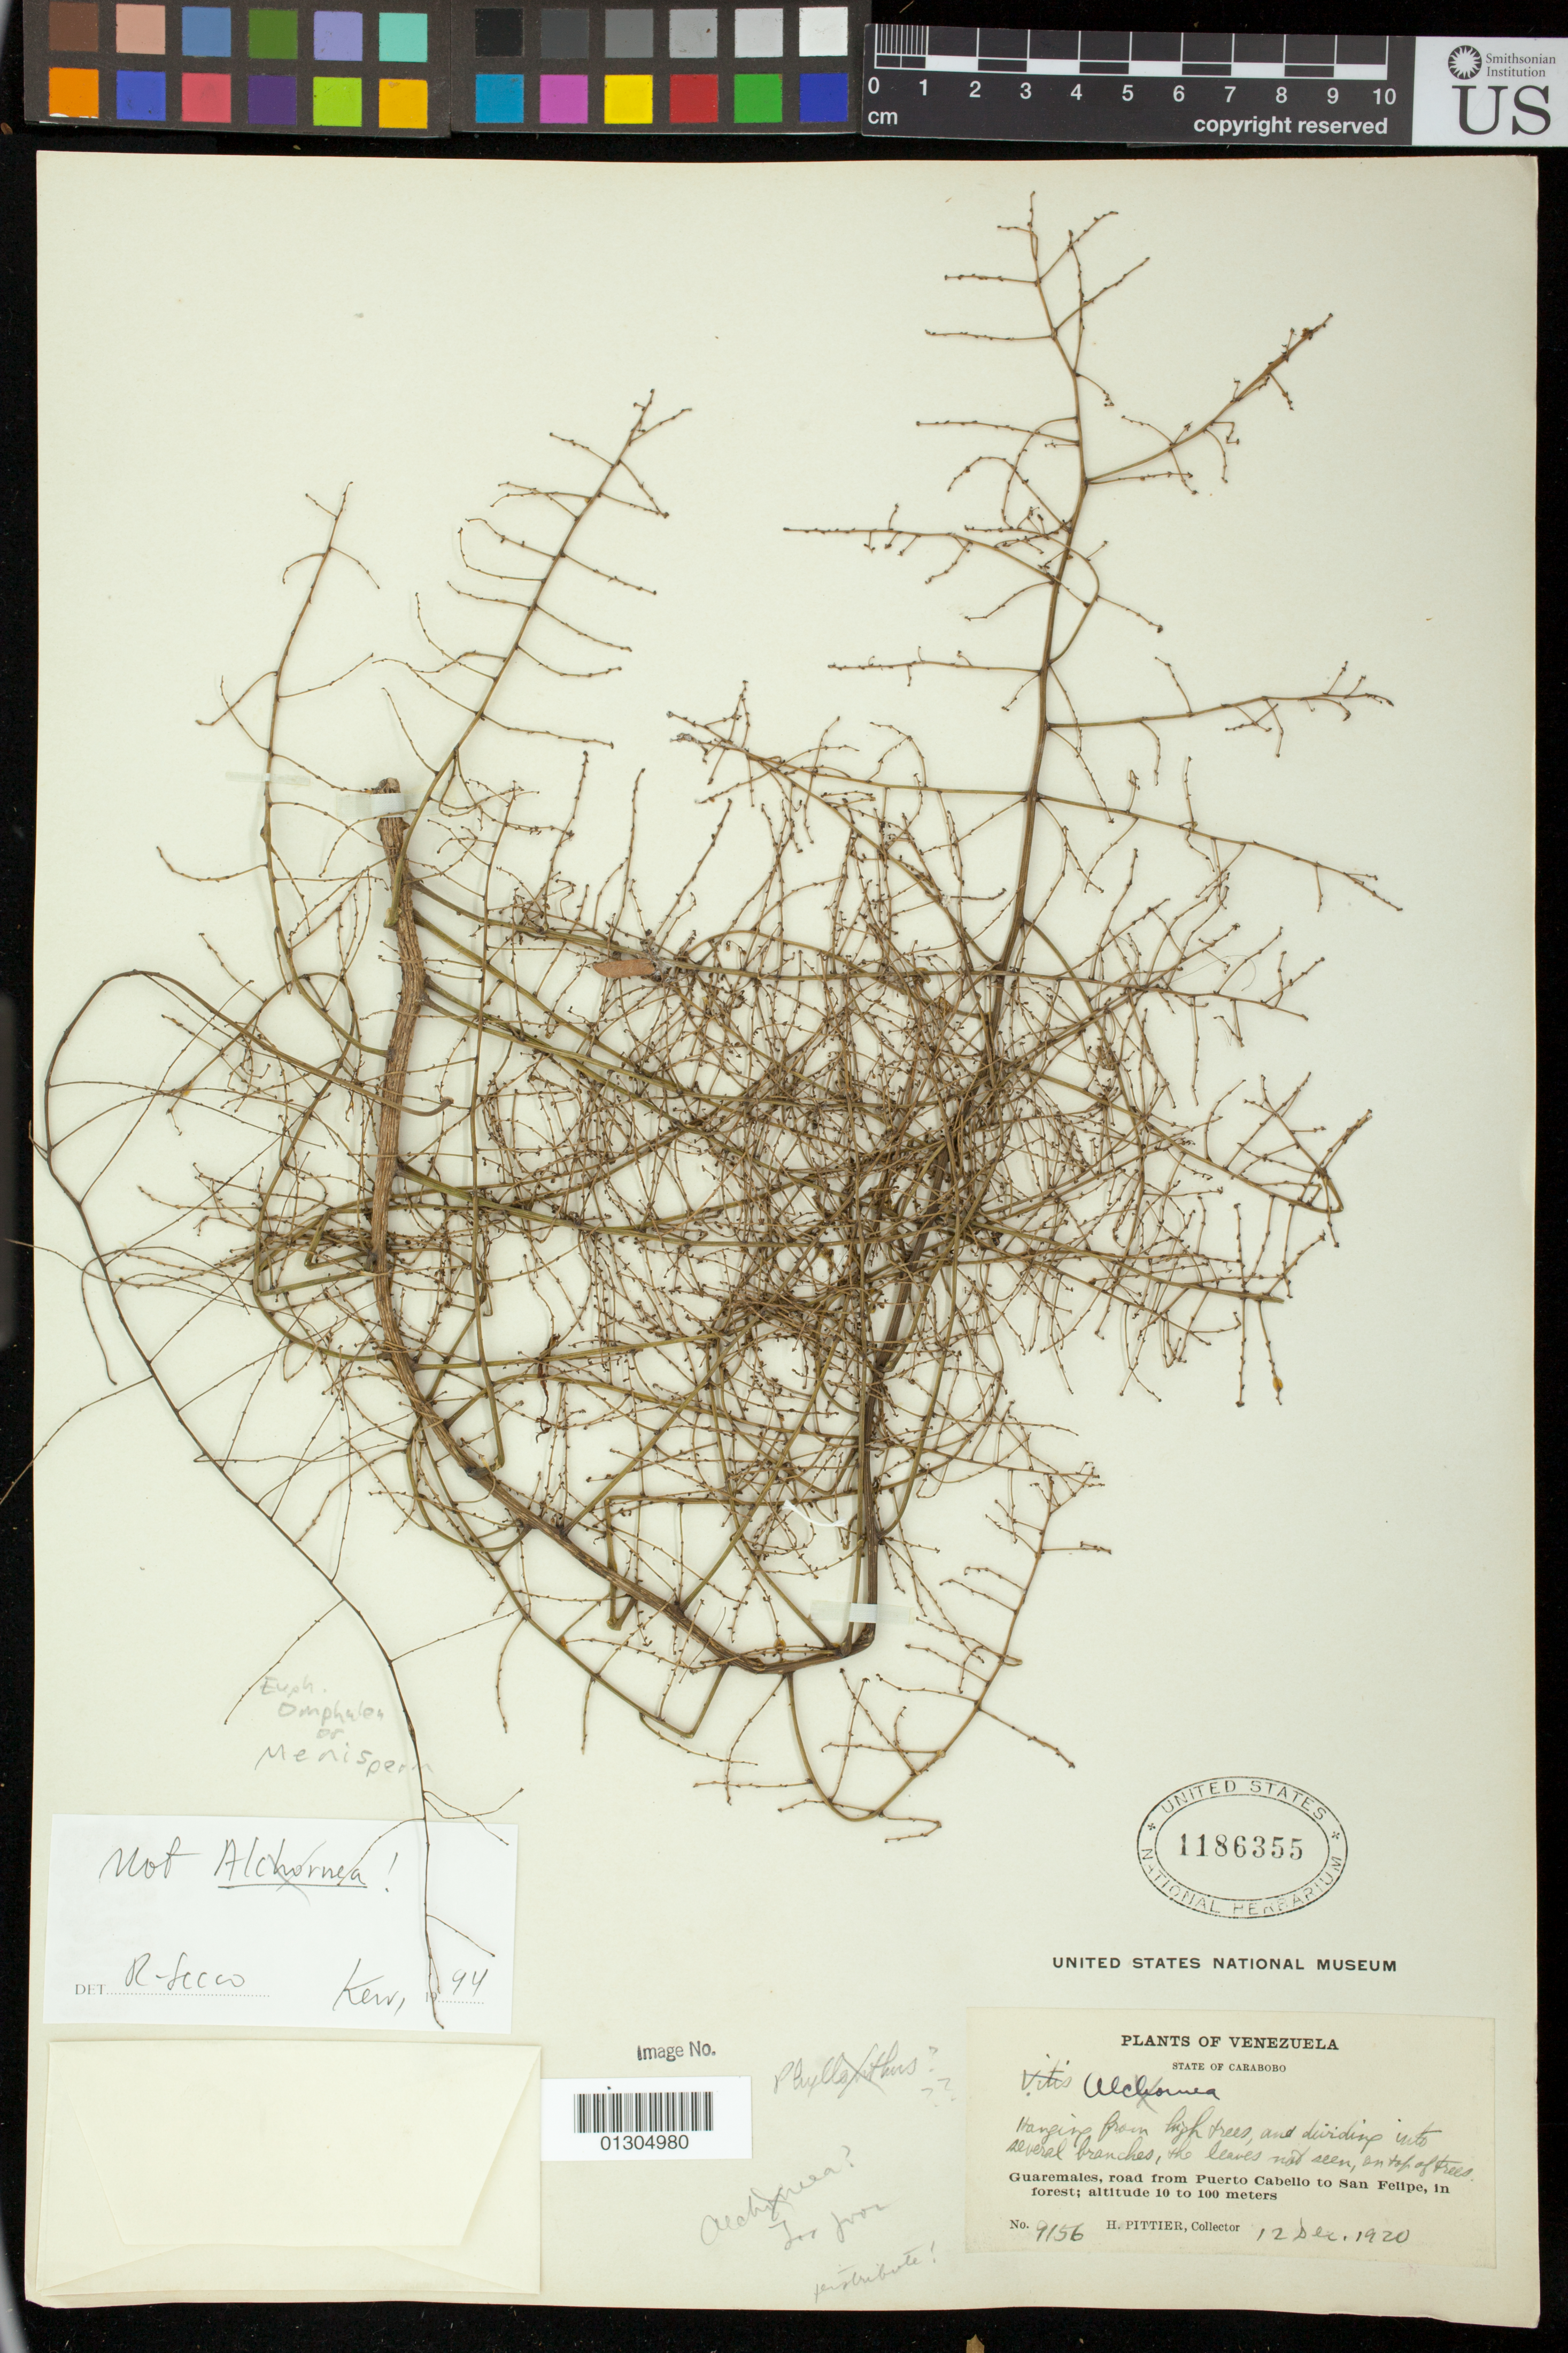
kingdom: Plantae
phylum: Tracheophyta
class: Magnoliopsida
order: Malpighiales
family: Euphorbiaceae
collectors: H. F. Pittier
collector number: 9156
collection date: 1920-12-12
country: Venezuela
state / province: Carabobo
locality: Guaremales, road from Puerto Cabello to San Felipe, in forest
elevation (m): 10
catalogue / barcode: US 1186355